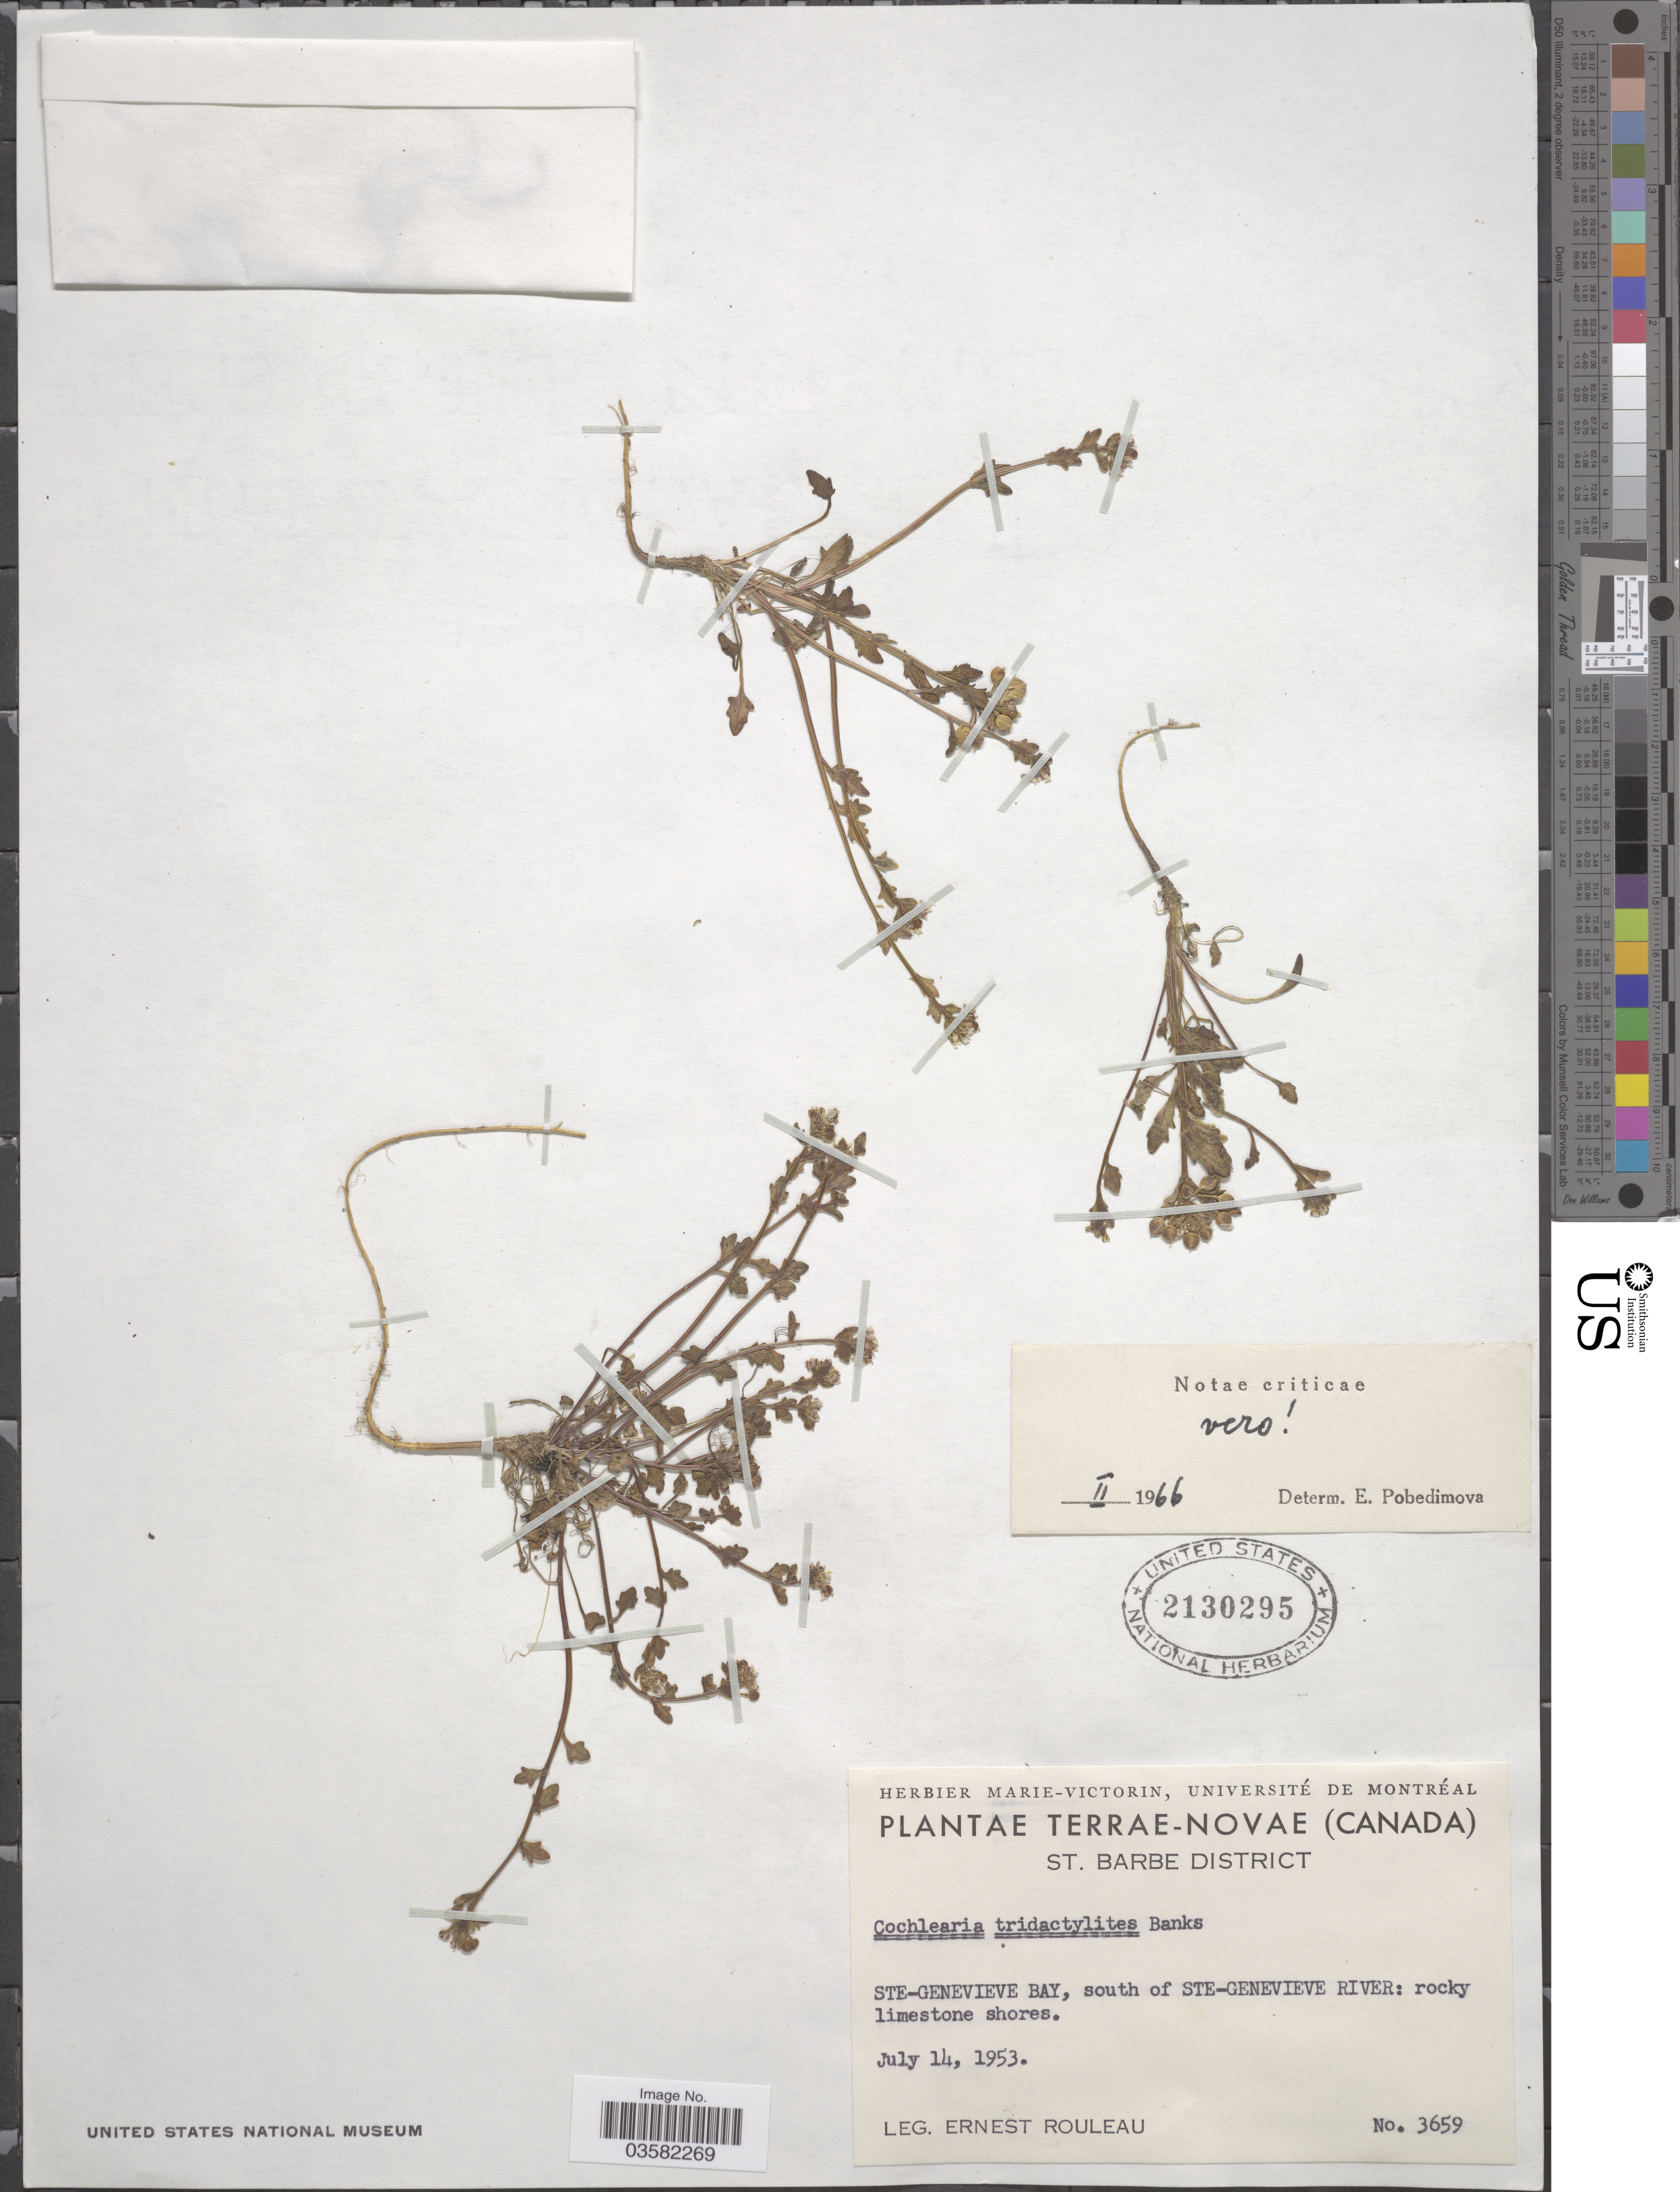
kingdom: Plantae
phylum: Tracheophyta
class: Magnoliopsida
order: Brassicales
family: Brassicaceae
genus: Cochlearia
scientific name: Cochlearia tridactylites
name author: Banks ex DC.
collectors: J. Rouleau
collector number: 3659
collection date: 1953-07-14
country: Canada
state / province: Newfoundland and Labrador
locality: Terræ-Novæ, St. Barbe District. Ste-Genevieve Bay, south of Ste-Genevieve River: rocky limestone shores.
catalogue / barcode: US 2130295